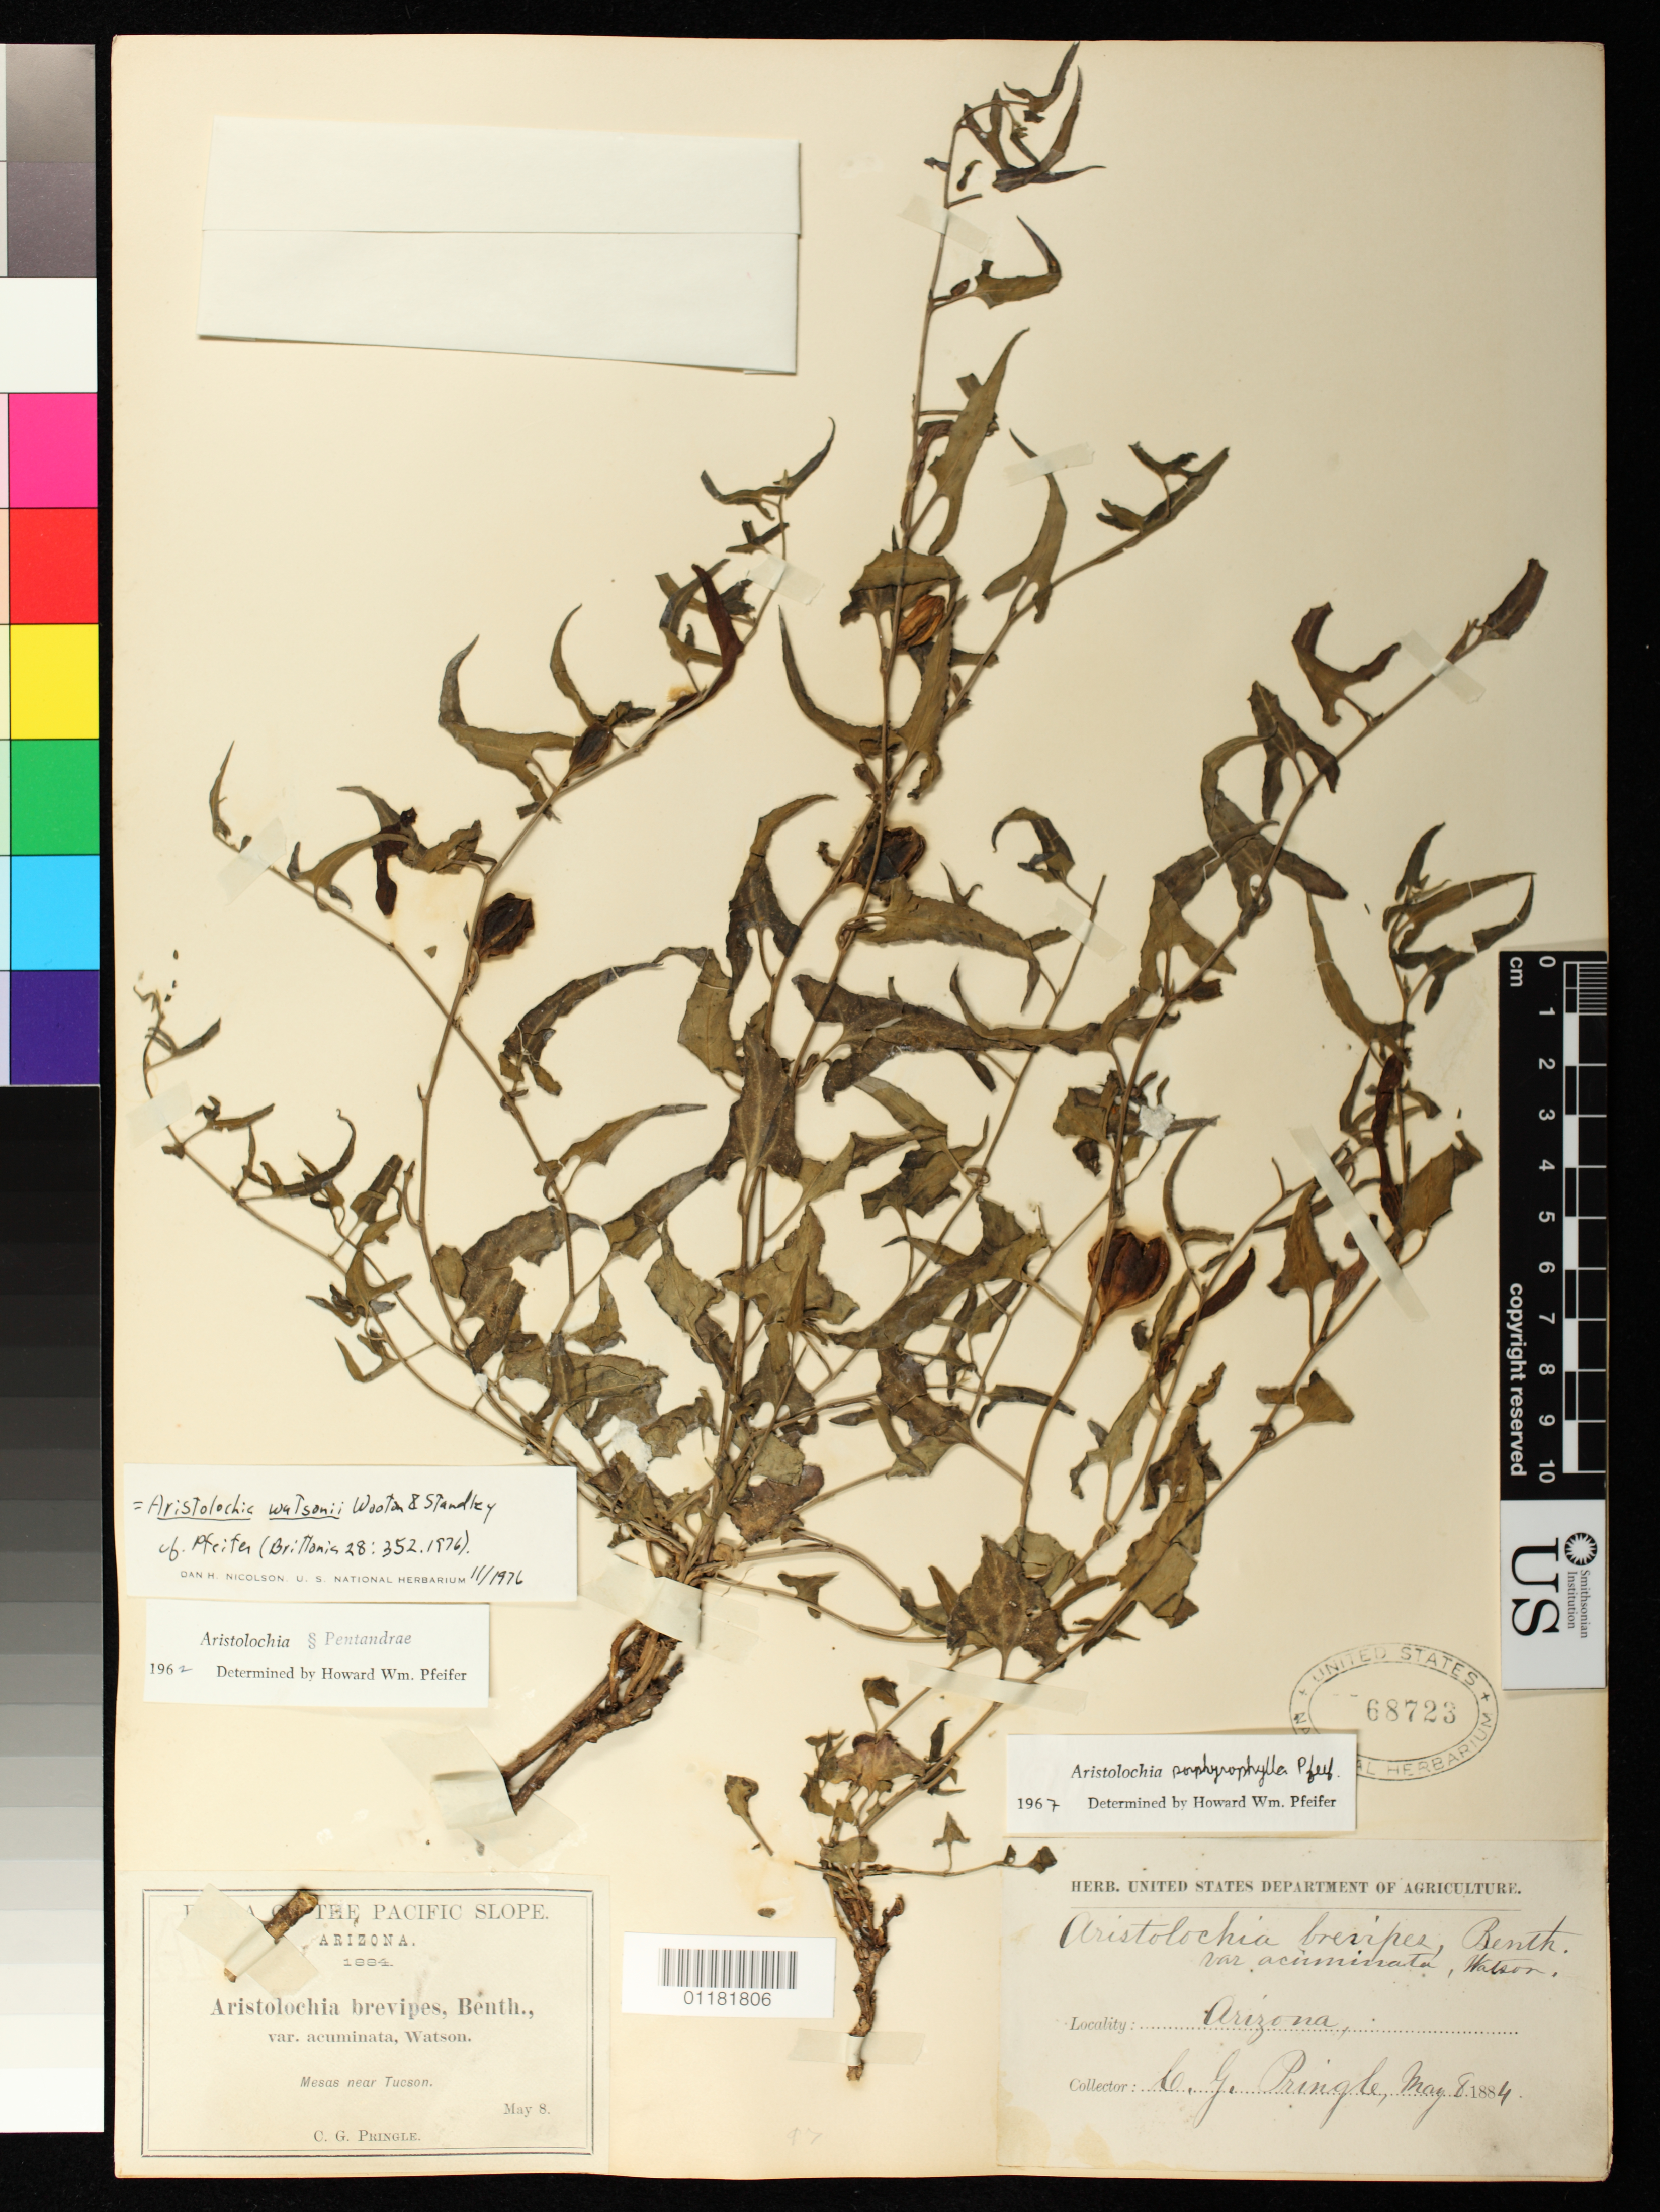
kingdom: Plantae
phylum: Tracheophyta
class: Magnoliopsida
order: Piperales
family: Aristolochiaceae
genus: Aristolochia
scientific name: Aristolochia watsonii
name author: Wooton & Standl.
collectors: C. G. Pringle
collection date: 1884-05-08 or 1884-08-05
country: United States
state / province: Arizona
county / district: Pima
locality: Mesas near Tucson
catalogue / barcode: US 68723